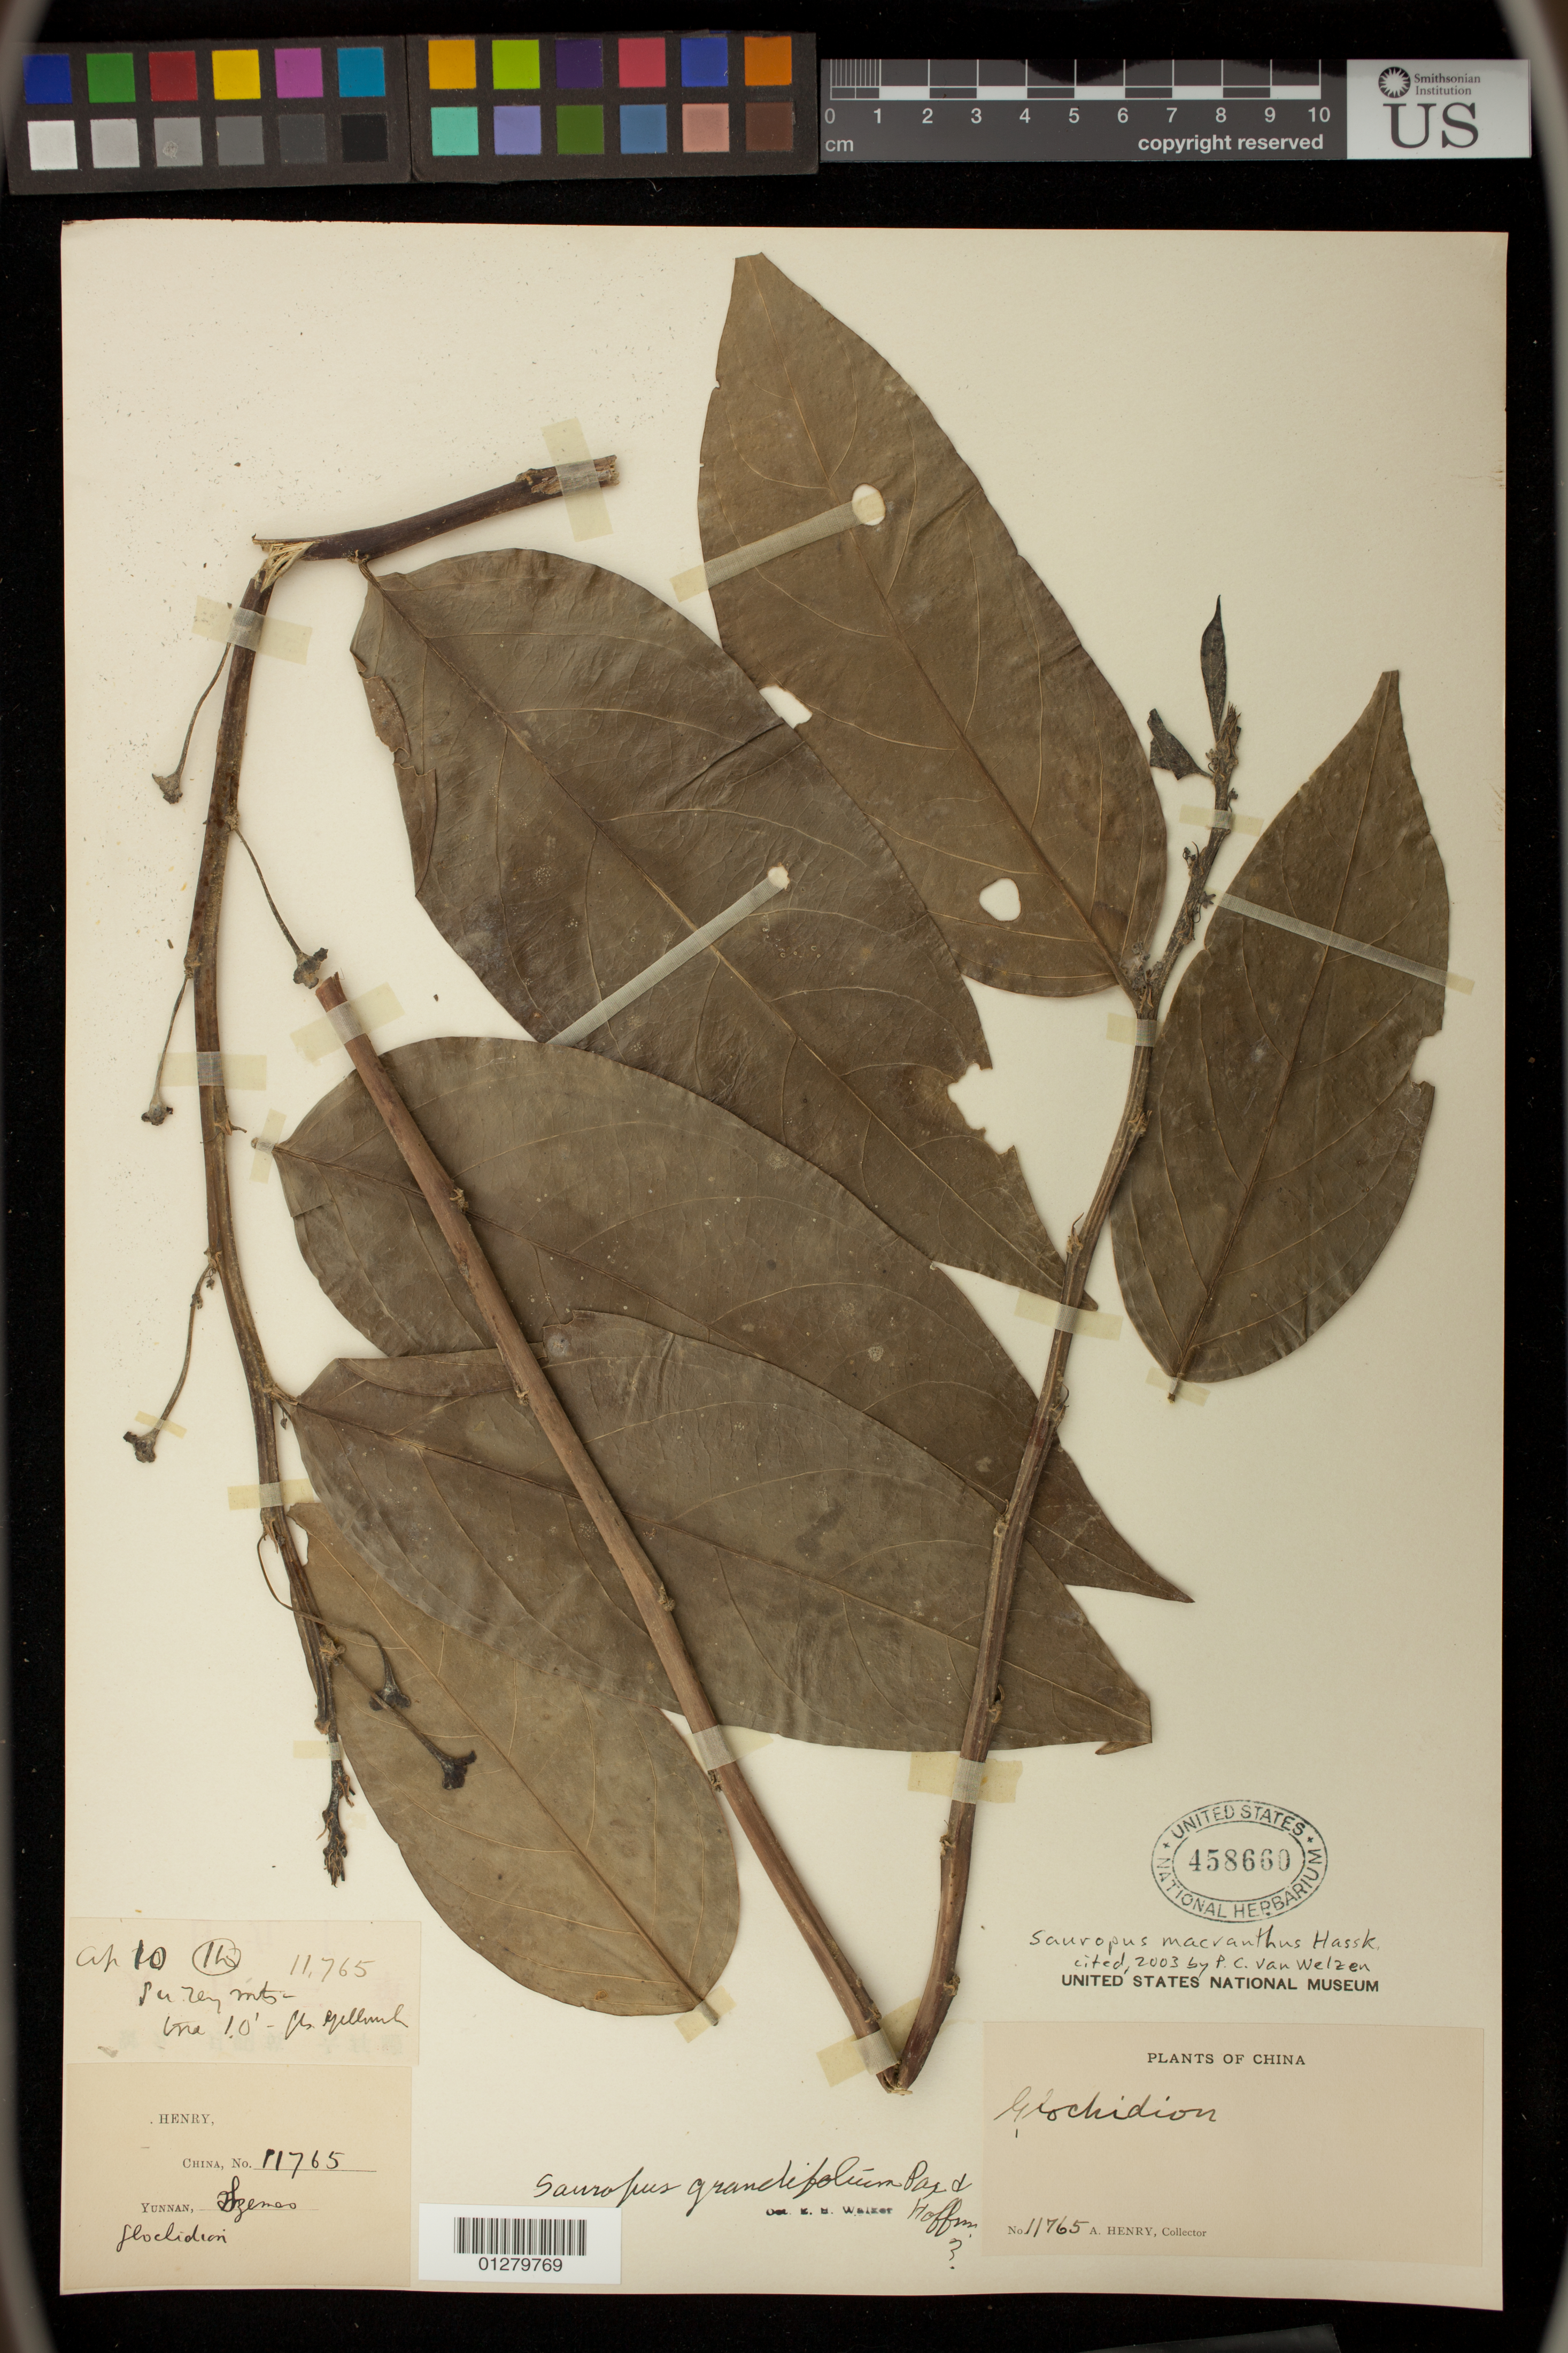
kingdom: Plantae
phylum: Tracheophyta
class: Magnoliopsida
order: Malpighiales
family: Phyllanthaceae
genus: Sauropus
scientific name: Sauropus macranthus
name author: Hassk.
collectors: A. Henry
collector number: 11765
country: China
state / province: Yunnan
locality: Szemes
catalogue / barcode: US 458660